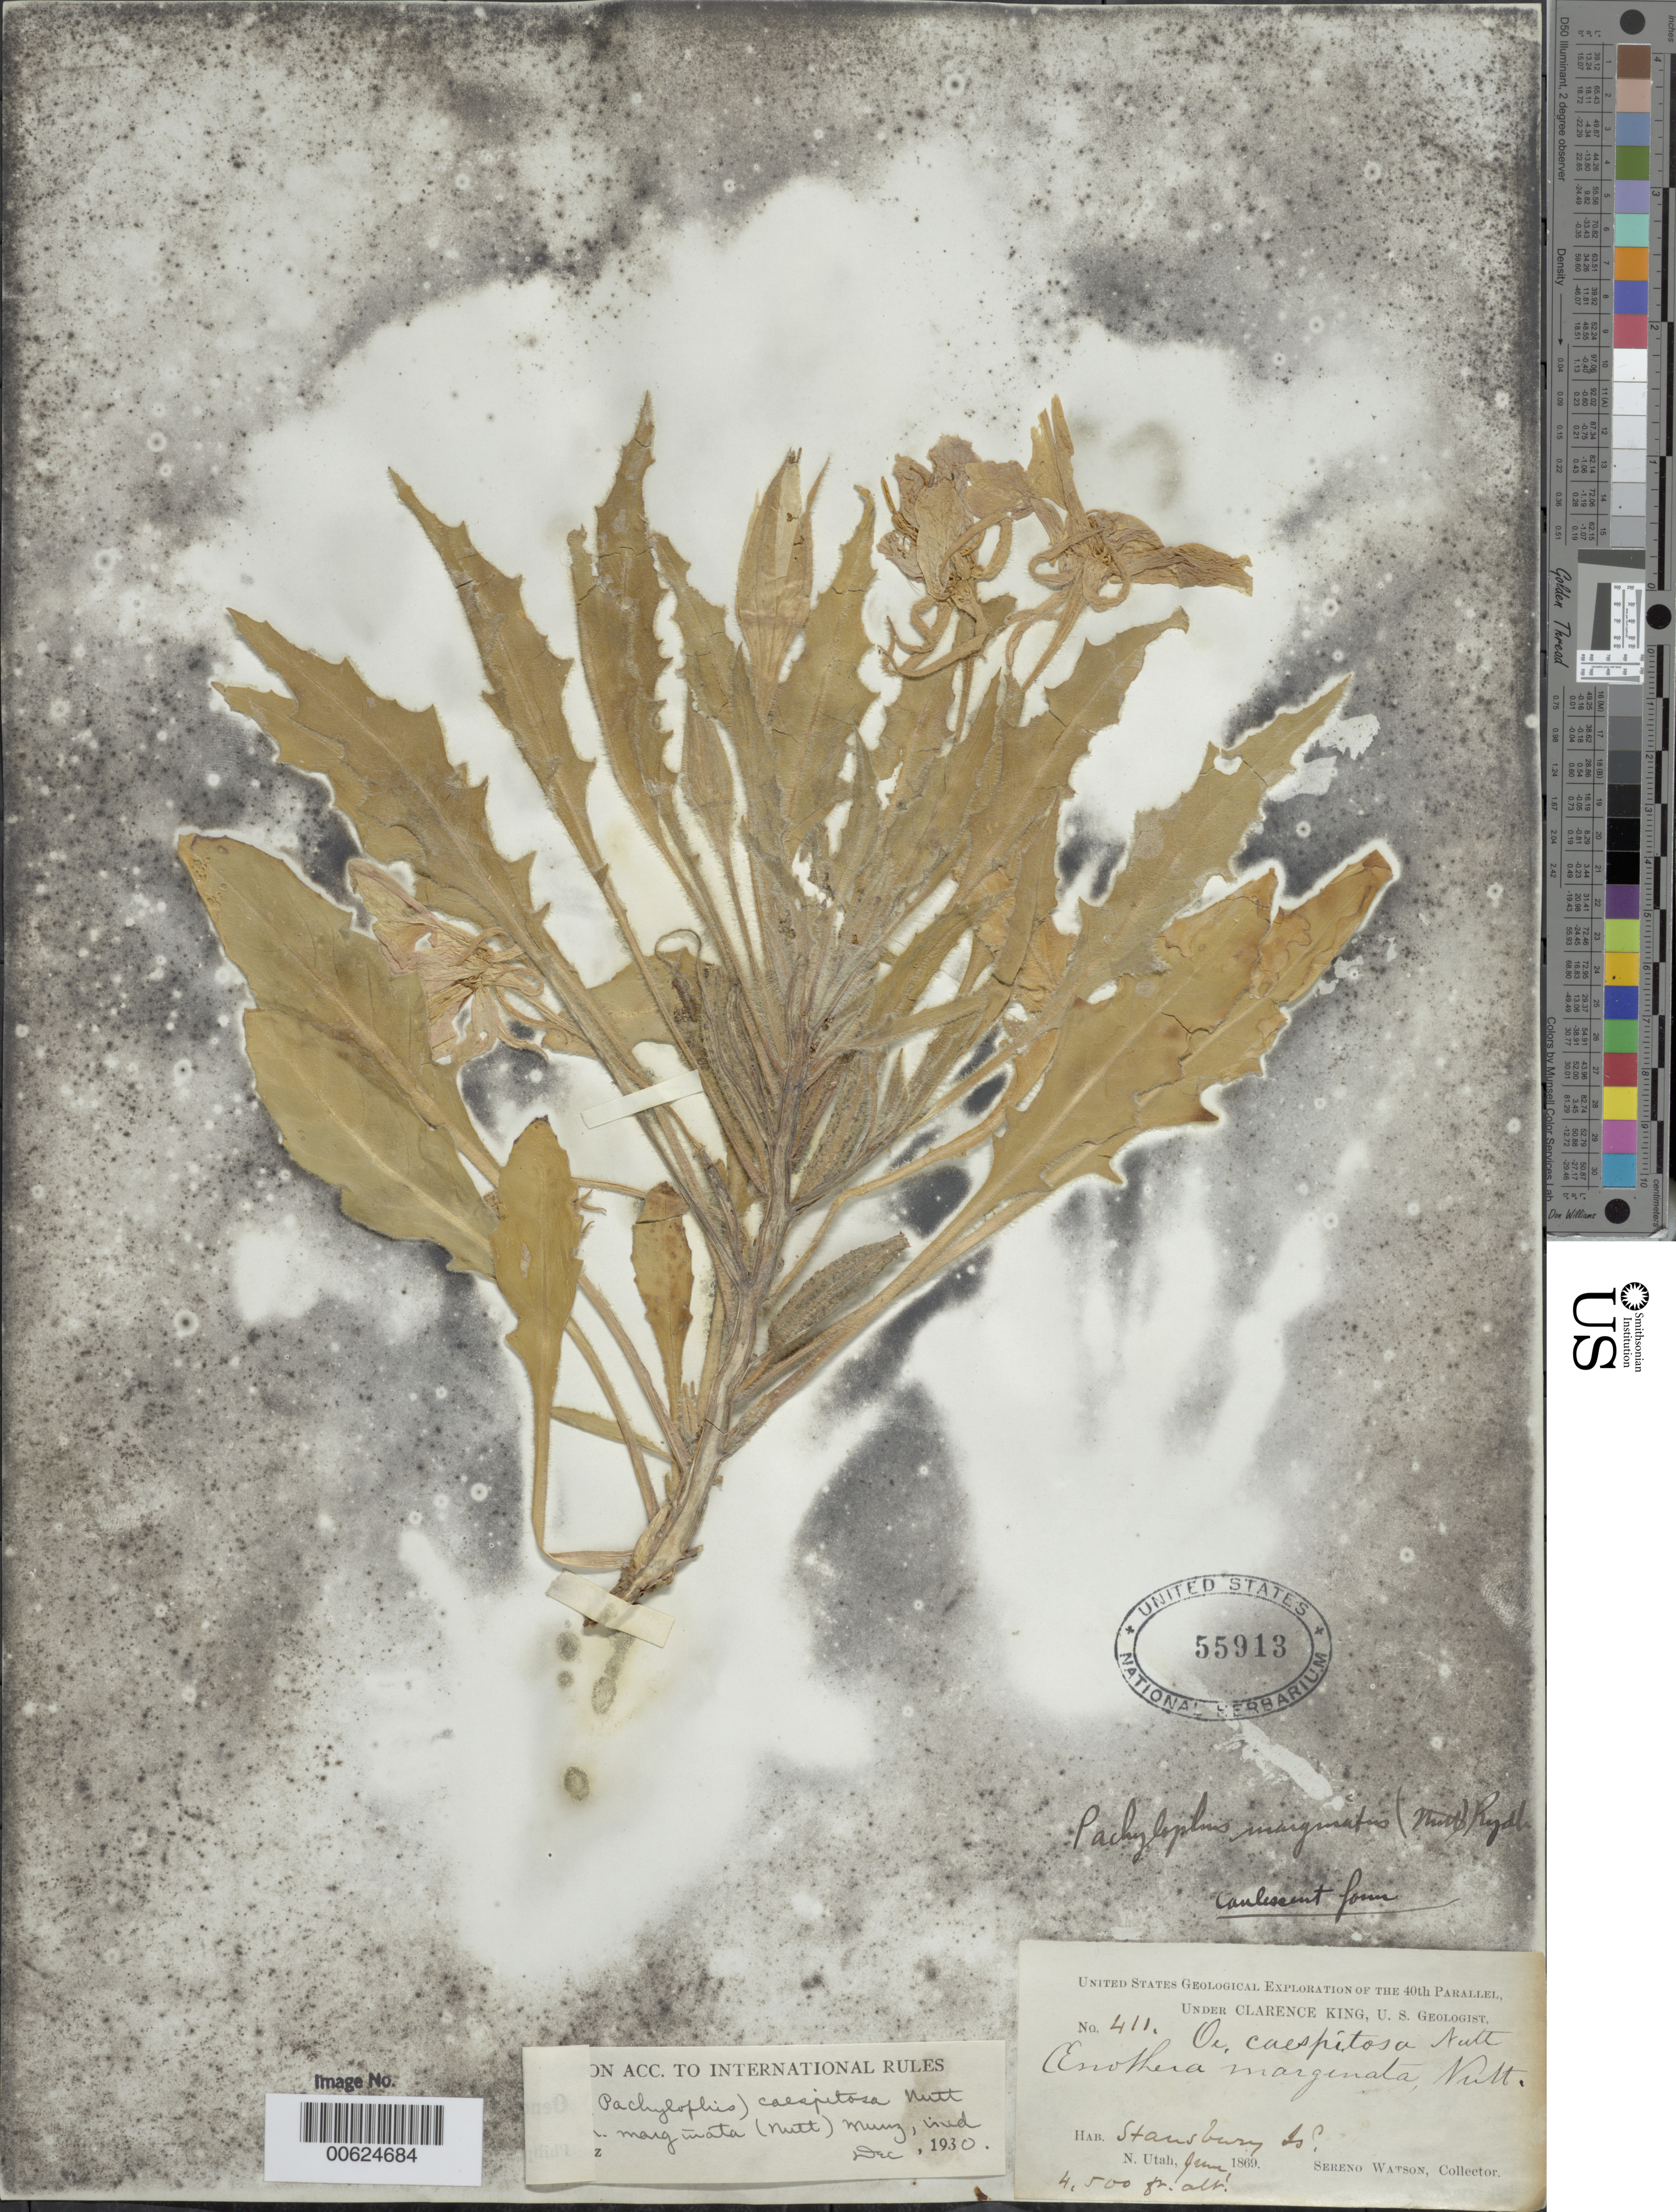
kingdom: Plantae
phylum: Tracheophyta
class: Magnoliopsida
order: Myrtales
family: Onagraceae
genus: Oenothera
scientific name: Oenothera cespitosa subsp. marginata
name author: (Nutt. ex Hook. & Arn.) Munz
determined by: Munz, Philip A.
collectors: S. Watson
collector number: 411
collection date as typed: Jun 1869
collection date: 1869-06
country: United States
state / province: Utah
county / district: Tooele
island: Stansbury Island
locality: Stansbury Is. (?)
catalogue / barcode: US 55913